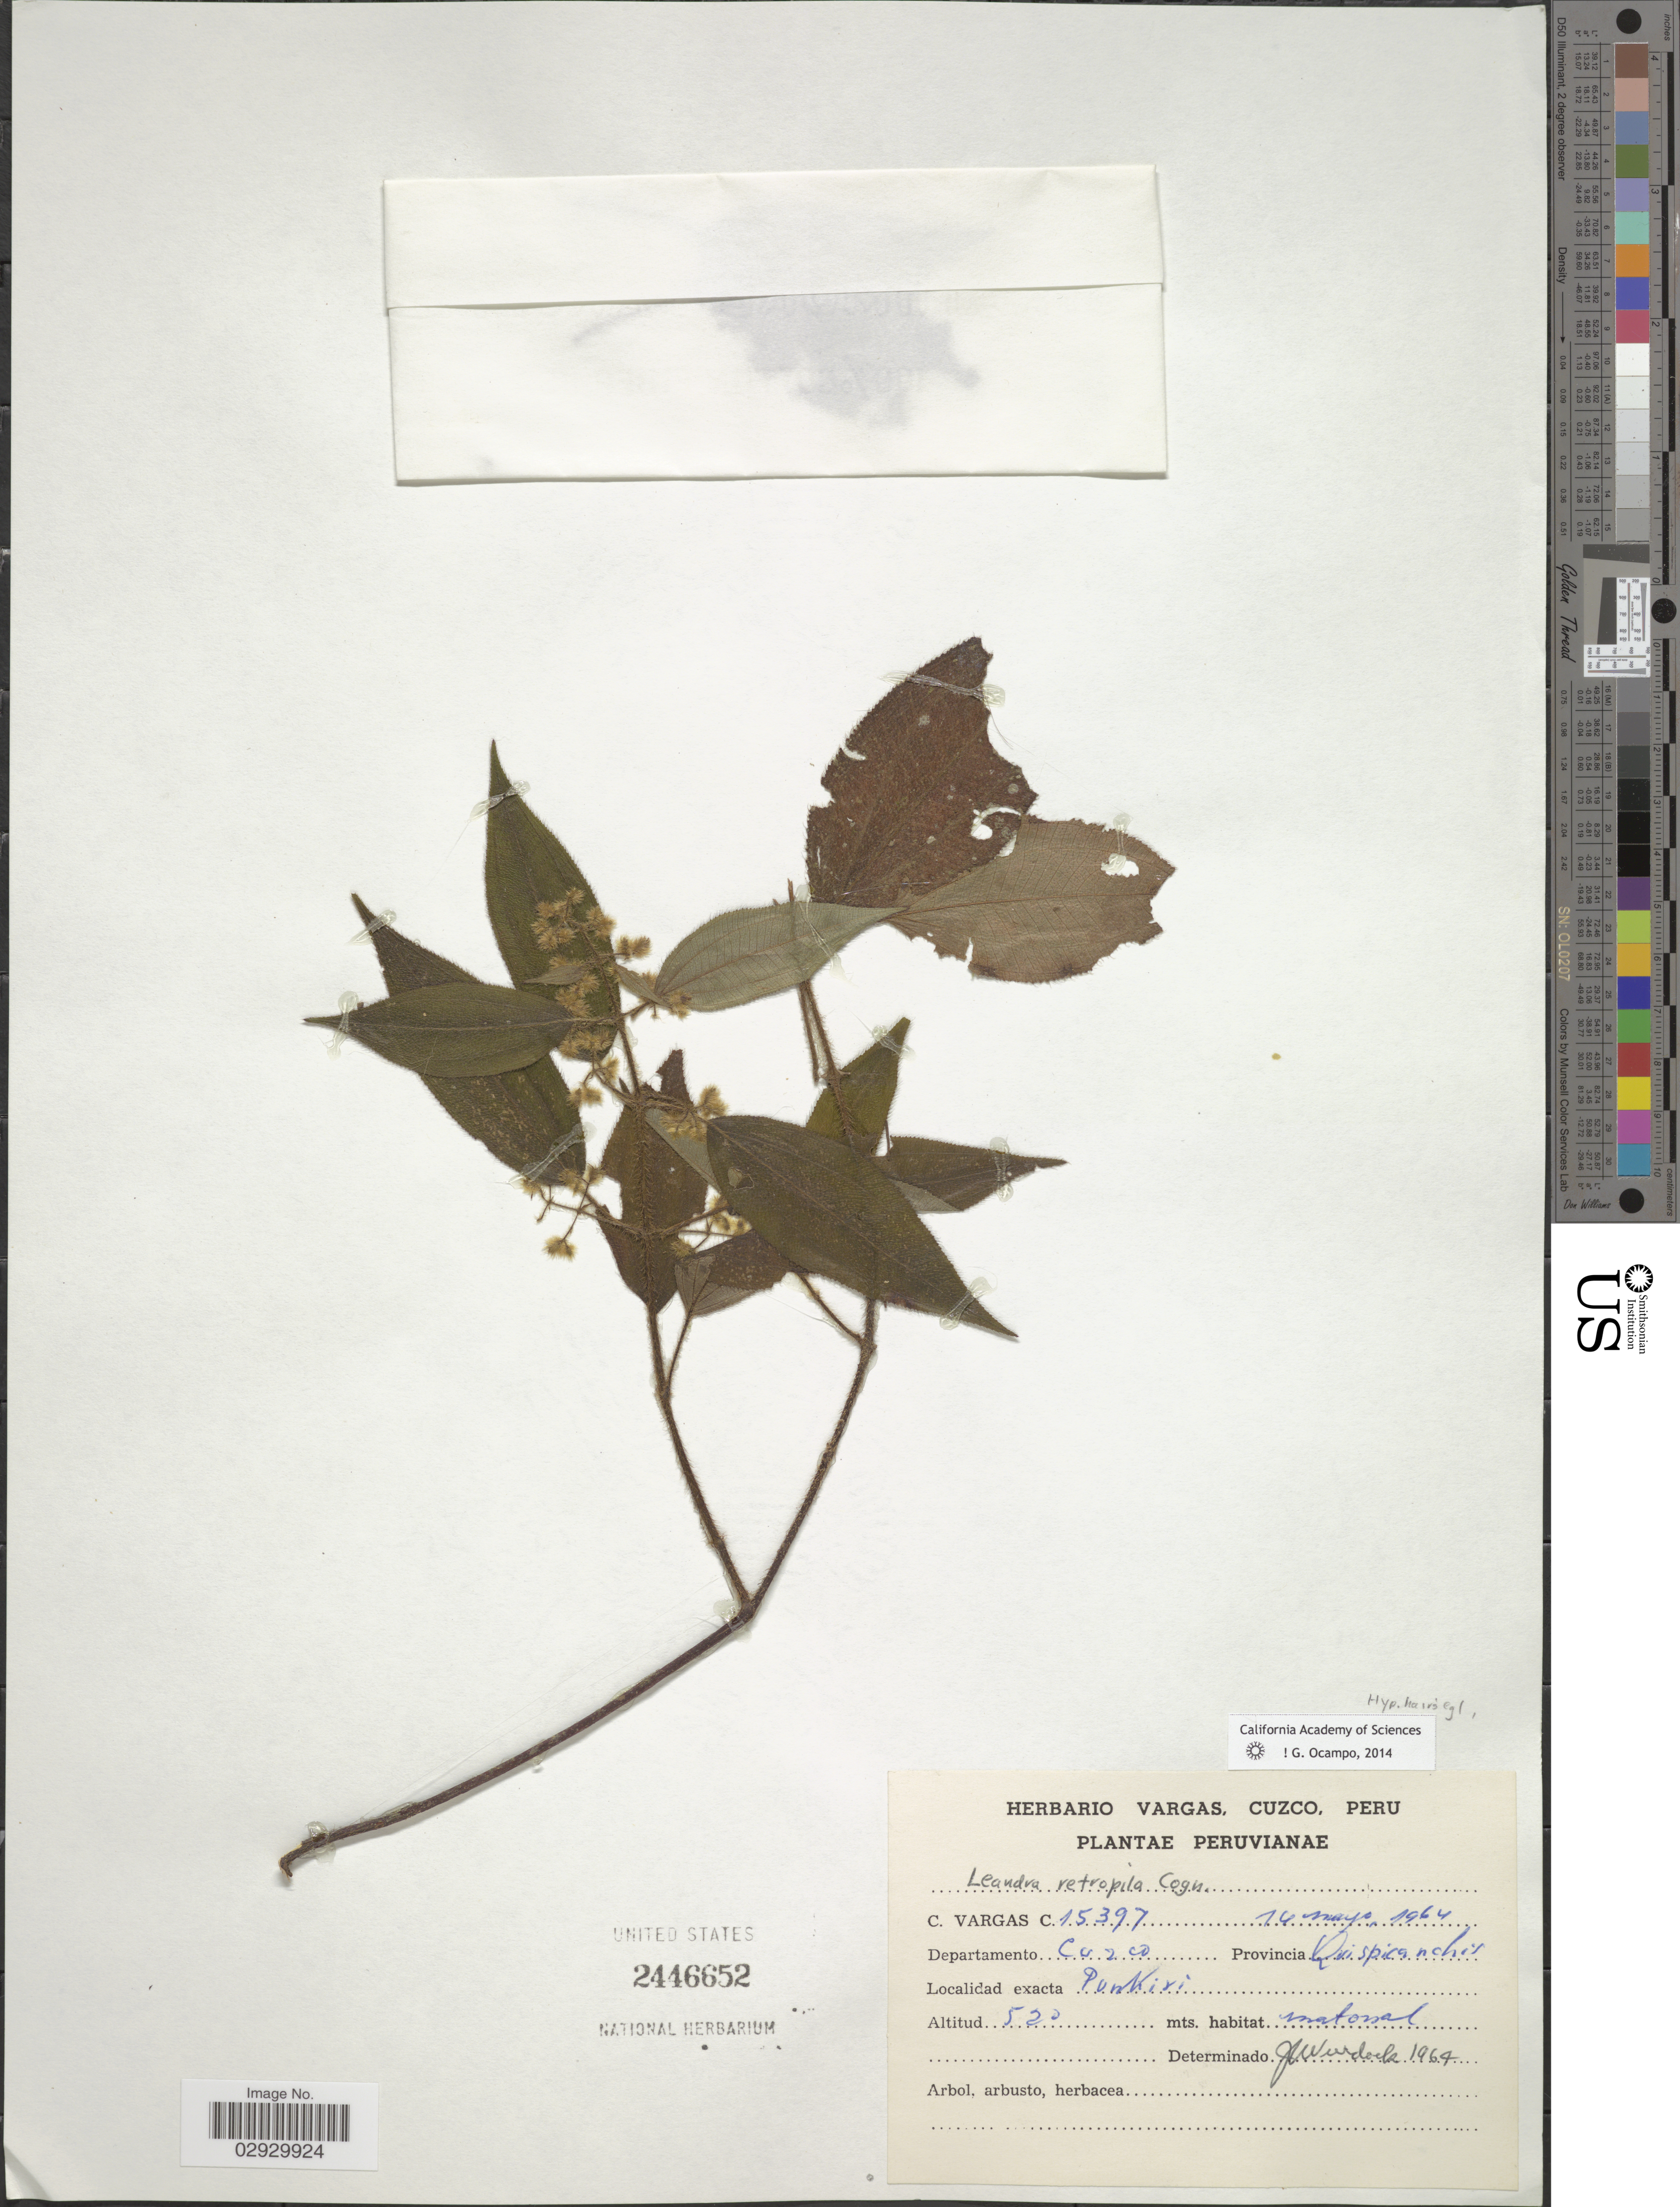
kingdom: Plantae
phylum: Tracheophyta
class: Magnoliopsida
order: Myrtales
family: Melastomataceae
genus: Leandra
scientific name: Leandra retropila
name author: Cogn.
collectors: C. Vargas Calderón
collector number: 15397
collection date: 1964-05-14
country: Peru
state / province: Cusco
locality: Departamento Cuzco, Provincia Quispicanchis, Punkiri.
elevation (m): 520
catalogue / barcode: US 2446652